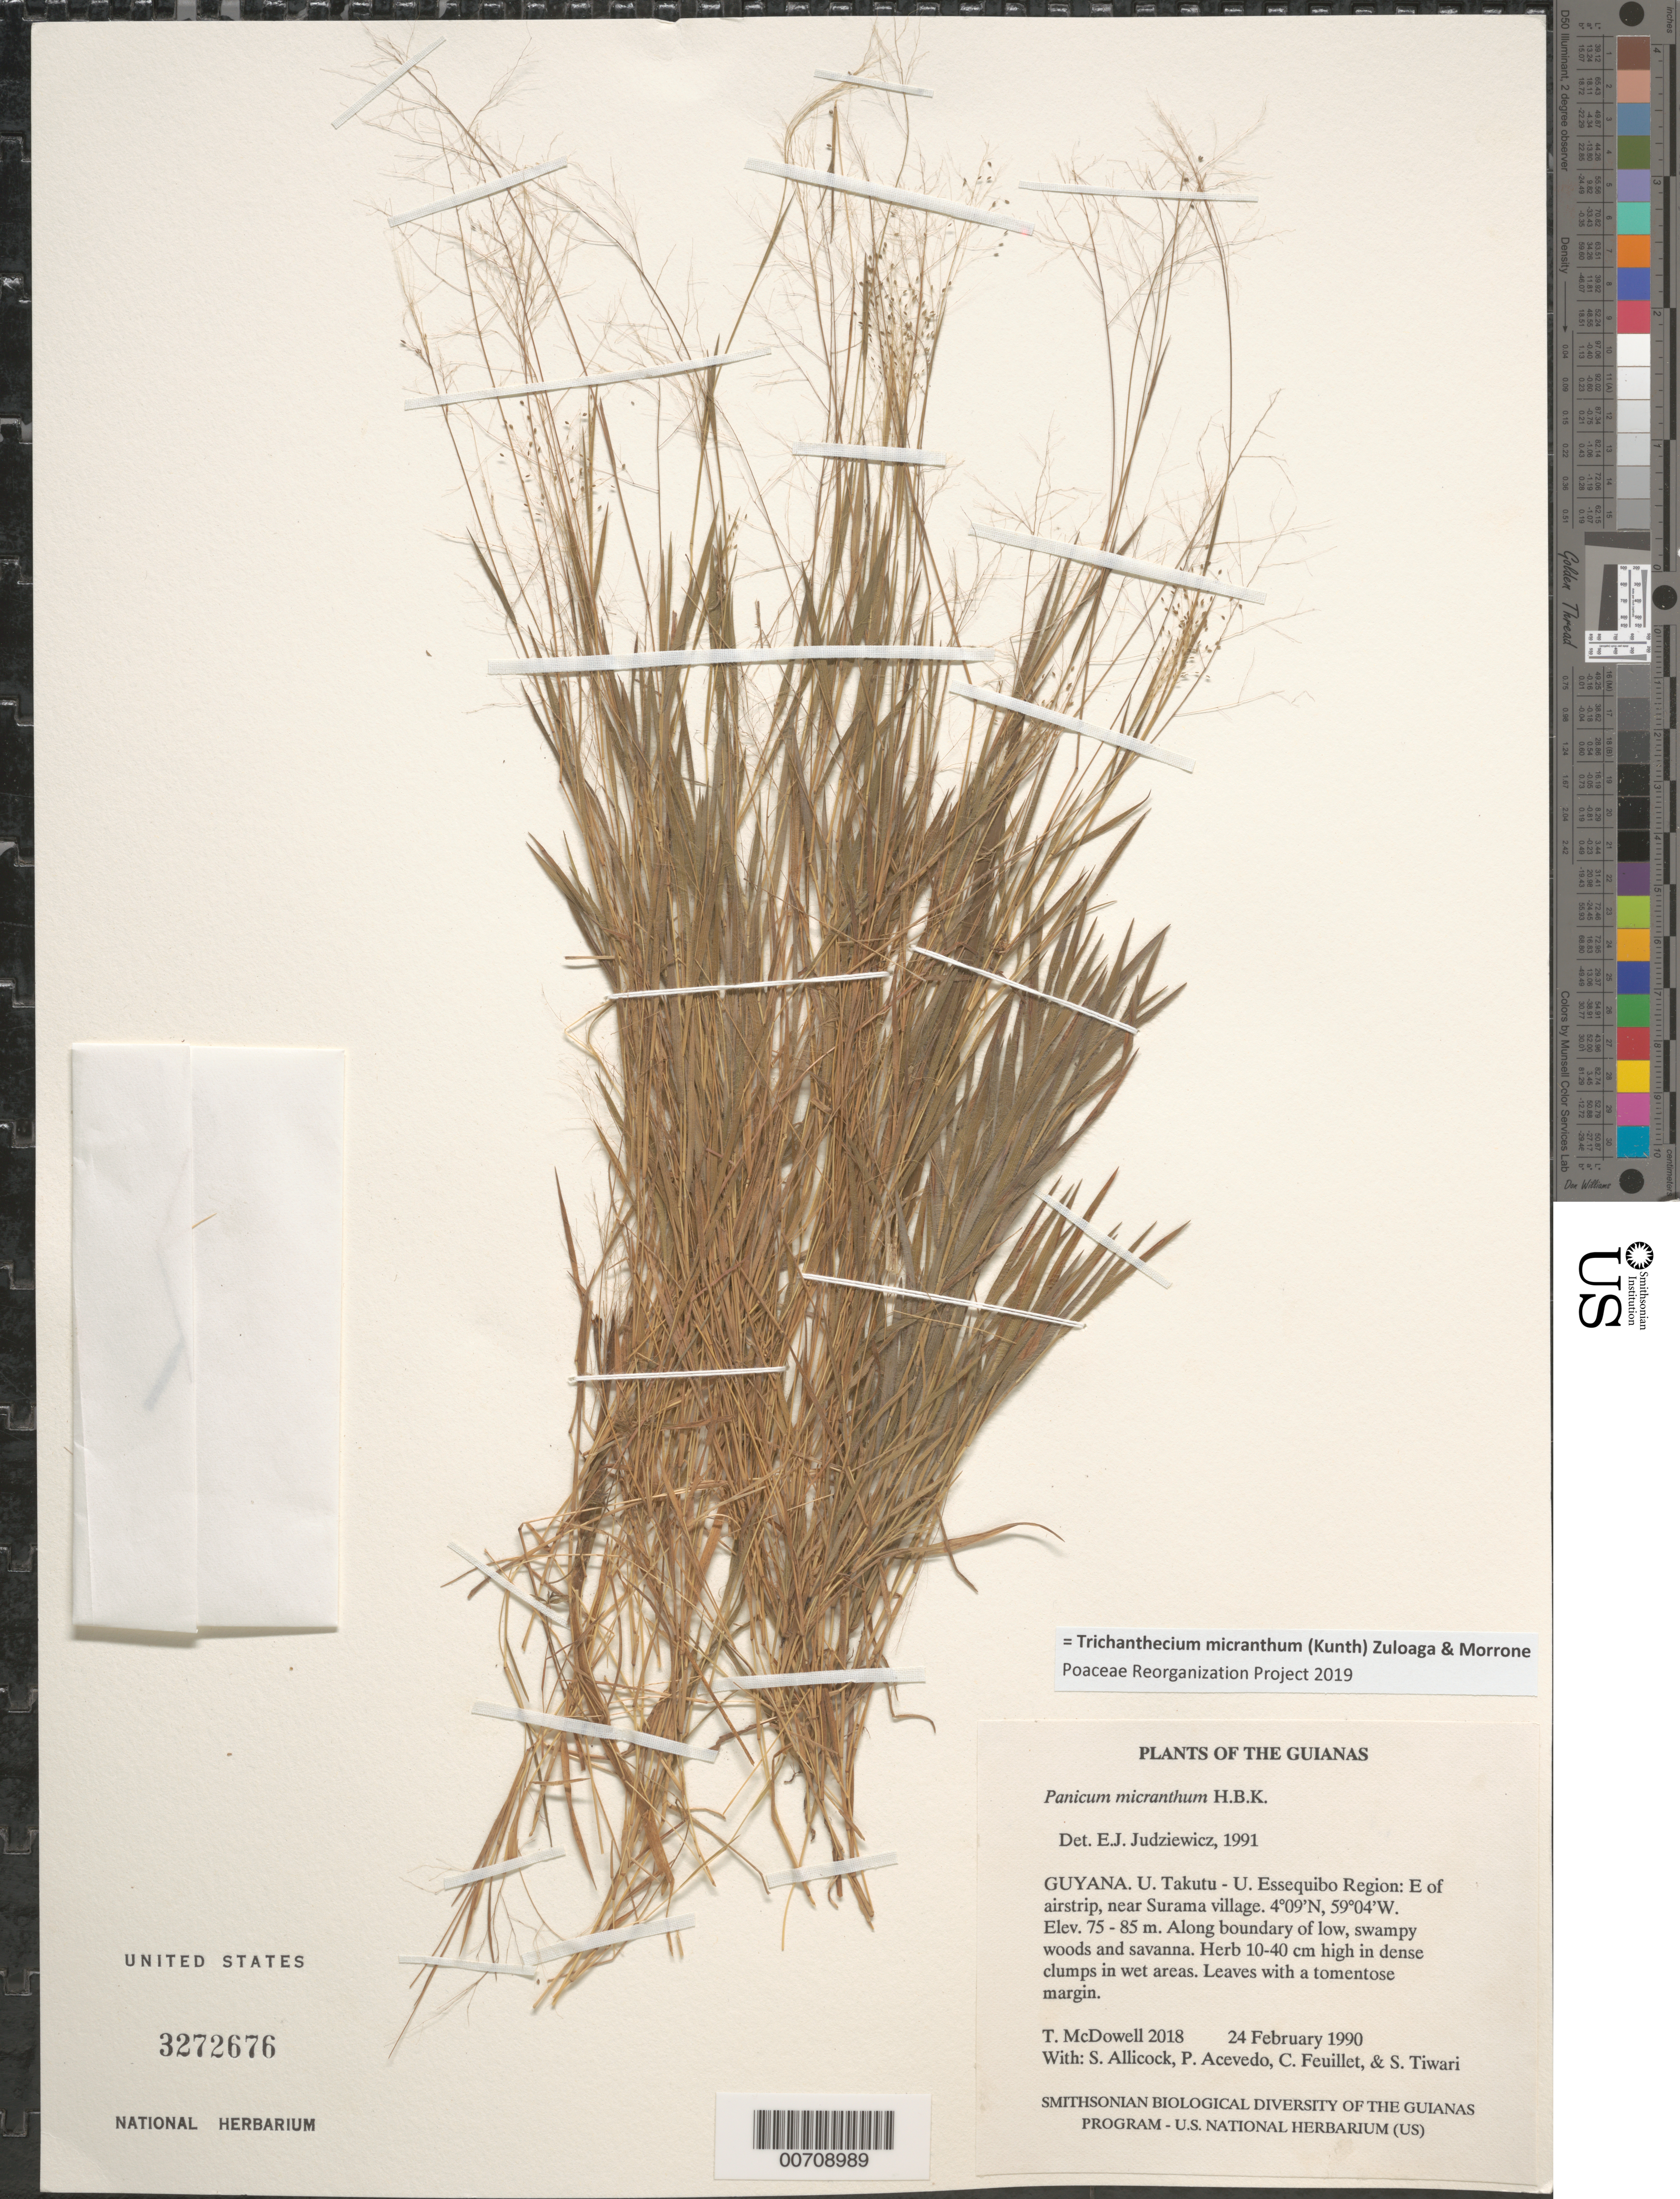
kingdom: Plantae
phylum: Tracheophyta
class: Liliopsida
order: Poales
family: Poaceae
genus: Trichanthecium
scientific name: Trichanthecium micranthum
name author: (Kunth) Zuloaga & Morrone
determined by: Poaceae Reorganization Project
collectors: T. McDowell, S. Allicock, P. Acevedo-Rodr., C. Feuillet & S. Tiwari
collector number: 2018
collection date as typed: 24 February 1990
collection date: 1990-02-24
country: Guyana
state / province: U. Takutu-U. Essequibo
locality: E of airstrip, near Surama Village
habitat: Along boundary of low, swampy woods and savanna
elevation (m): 75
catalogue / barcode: US 3272676